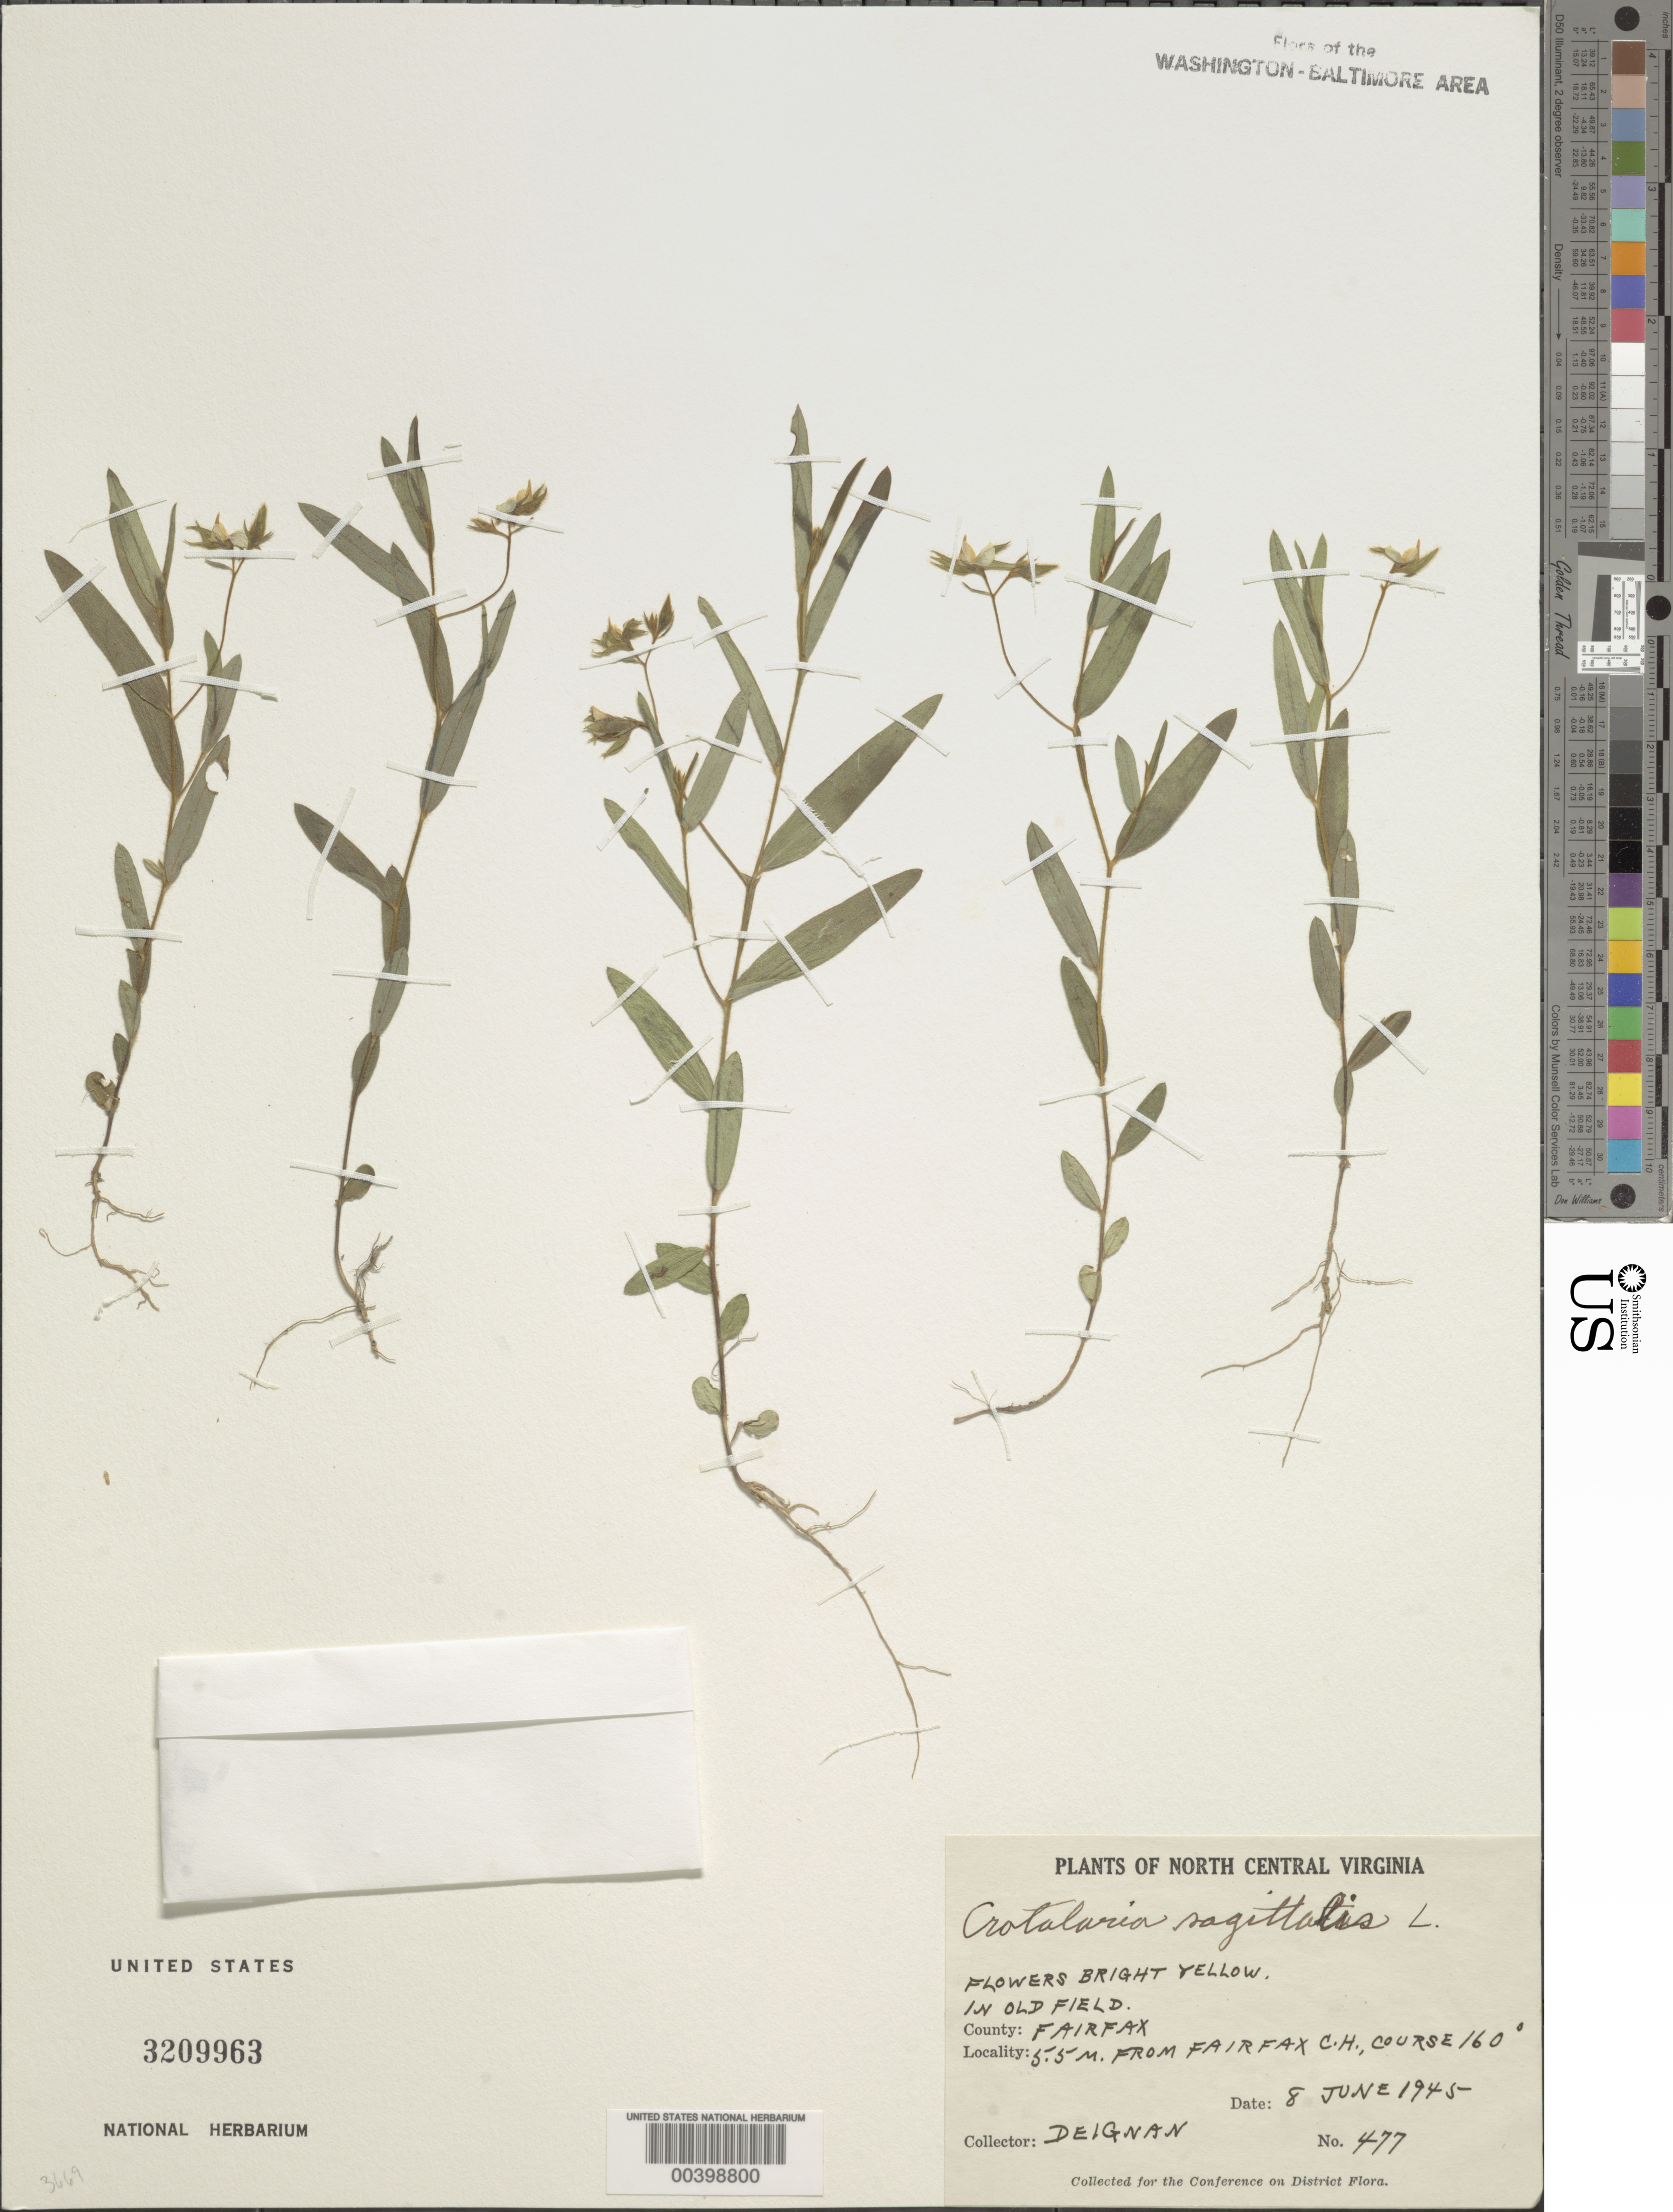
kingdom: Plantae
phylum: Tracheophyta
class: Magnoliopsida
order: Fabales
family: Fabaceae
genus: Crotalaria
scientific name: Crotalaria sagittalis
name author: L.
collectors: H. Deignan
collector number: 477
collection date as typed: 08 Jun 1945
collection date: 1945-06-08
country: United States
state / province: Virginia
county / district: Fairfax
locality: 5.5 mi. from Fairfax County Court House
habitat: In old field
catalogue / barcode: US 3209963